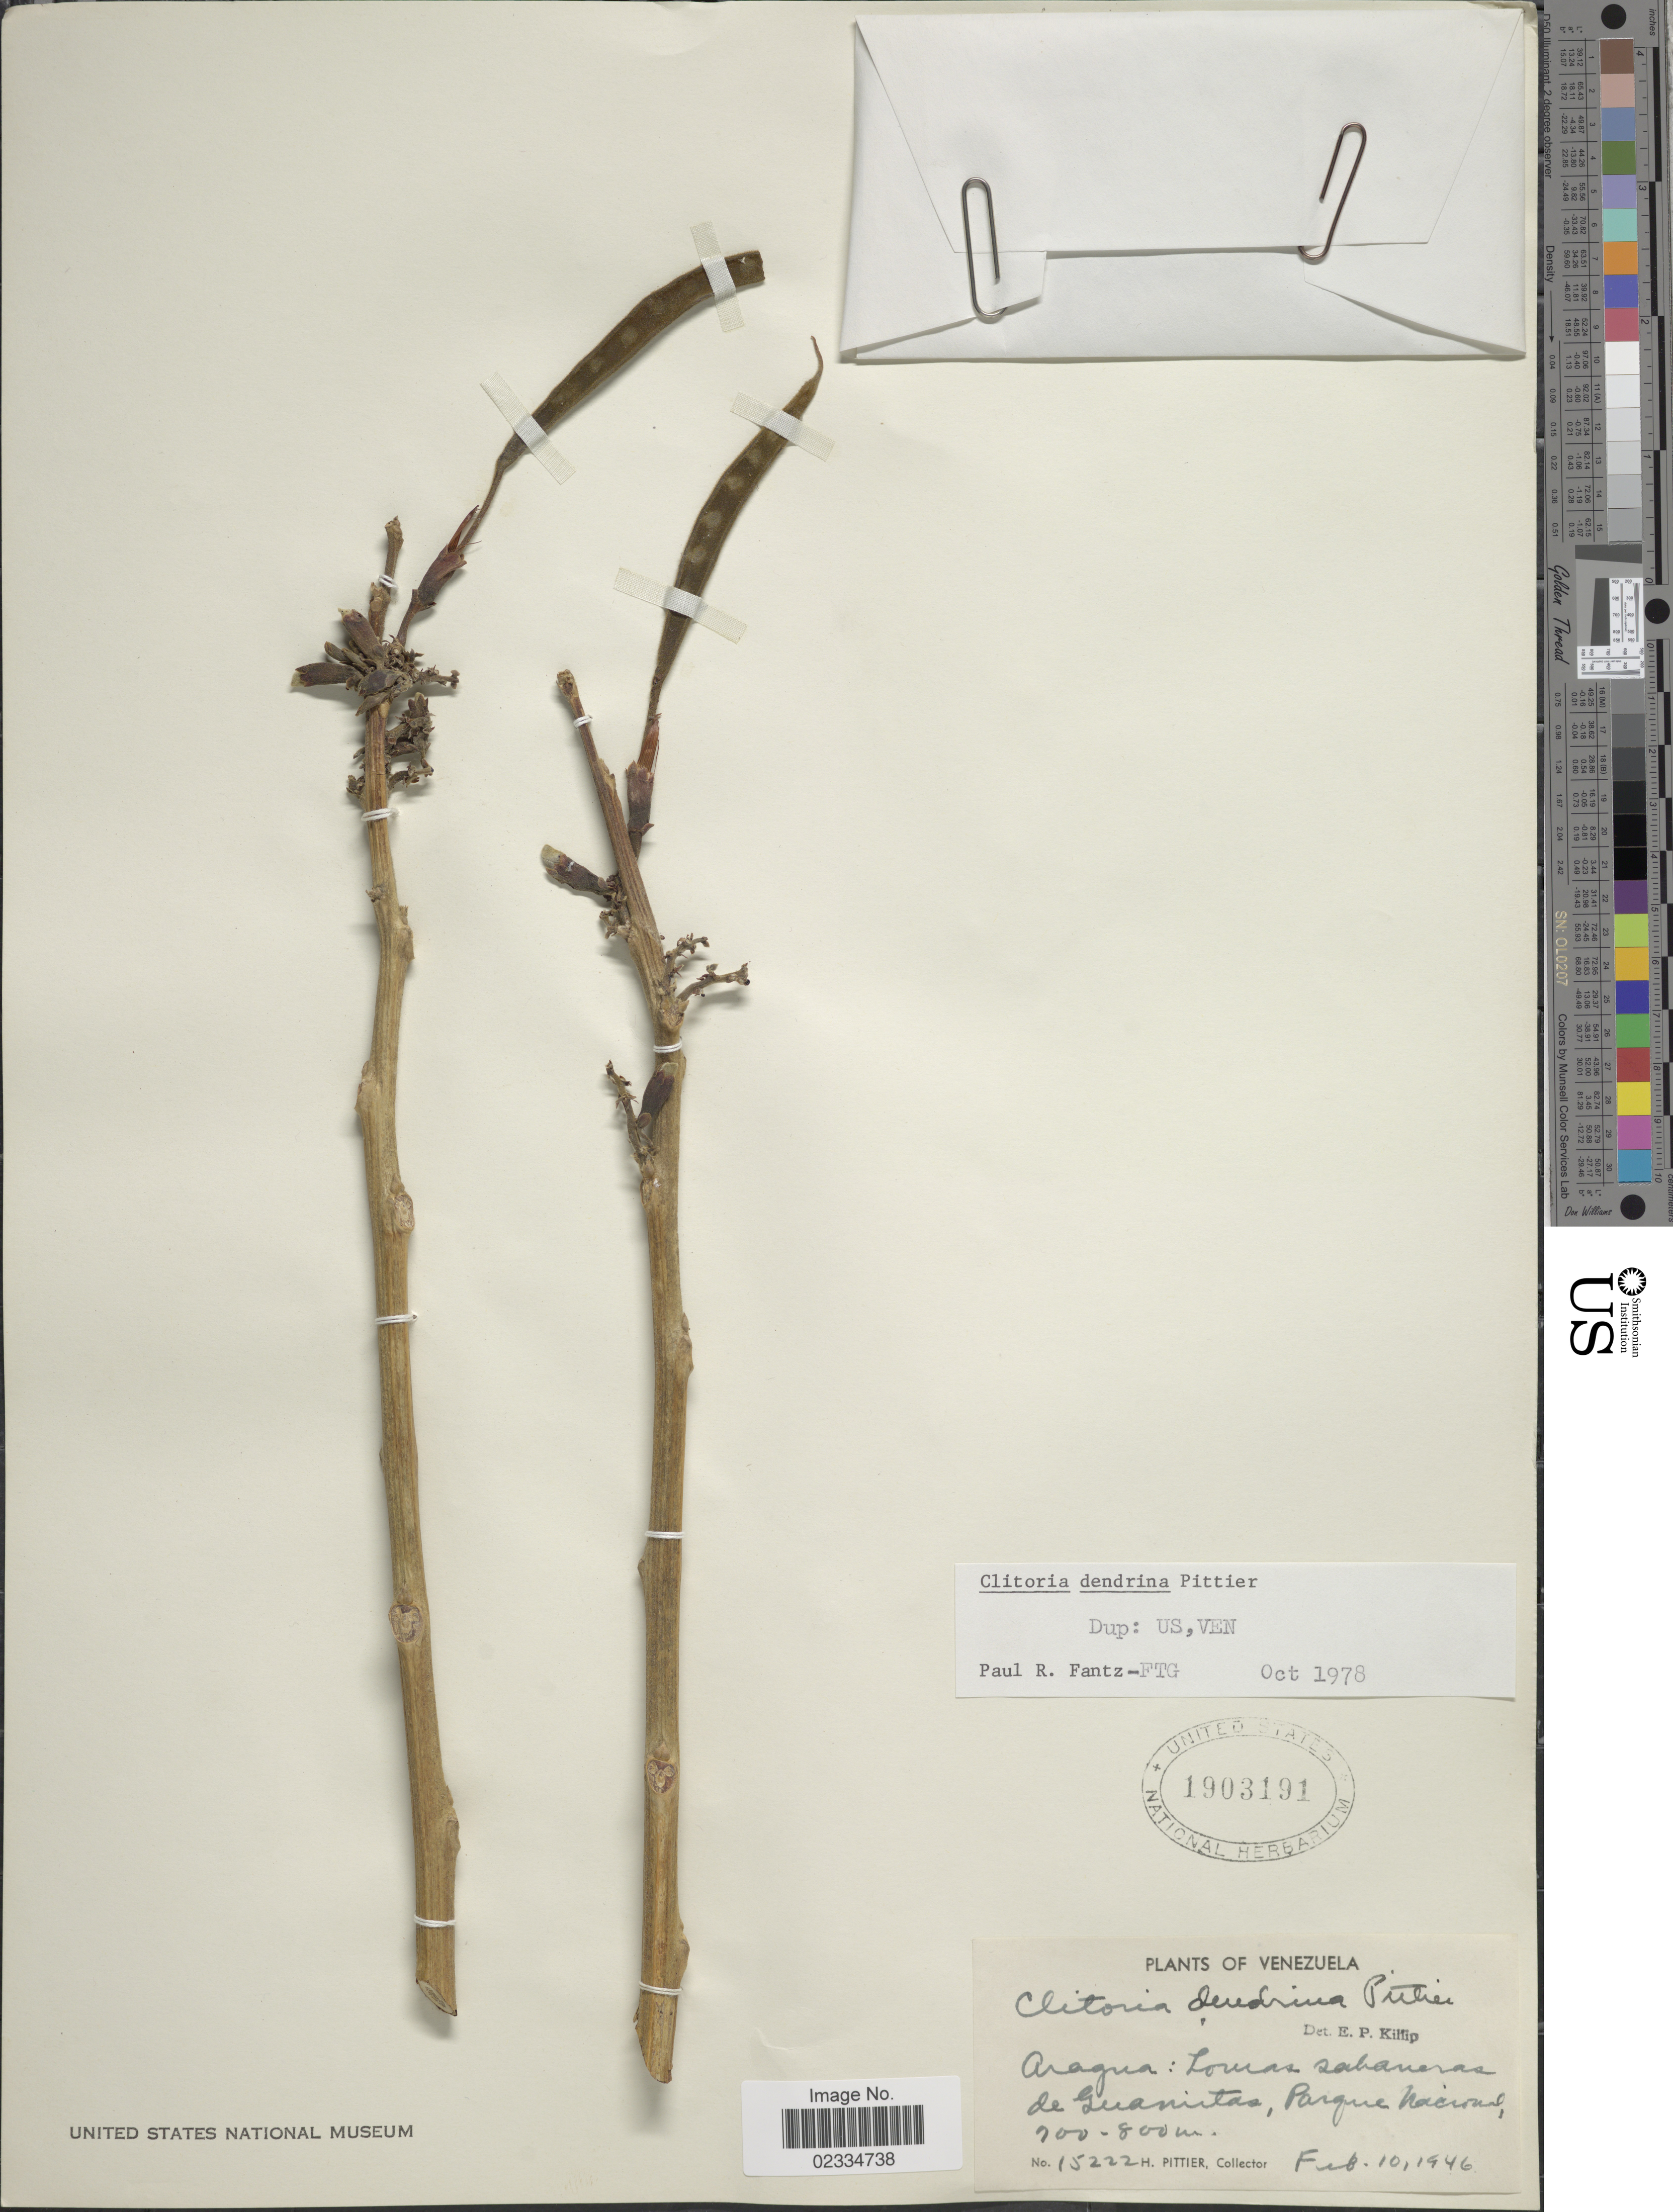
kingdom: Plantae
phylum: Tracheophyta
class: Magnoliopsida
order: Fabales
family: Fabaceae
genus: Clitoria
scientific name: Clitoria dendrina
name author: Pittier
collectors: H. F. Pittier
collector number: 15222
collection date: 1946-02-10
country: Venezuela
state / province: Aragua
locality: Lomas sabaneras de Guamitas, Parque Nacional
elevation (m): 700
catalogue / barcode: US 1903191